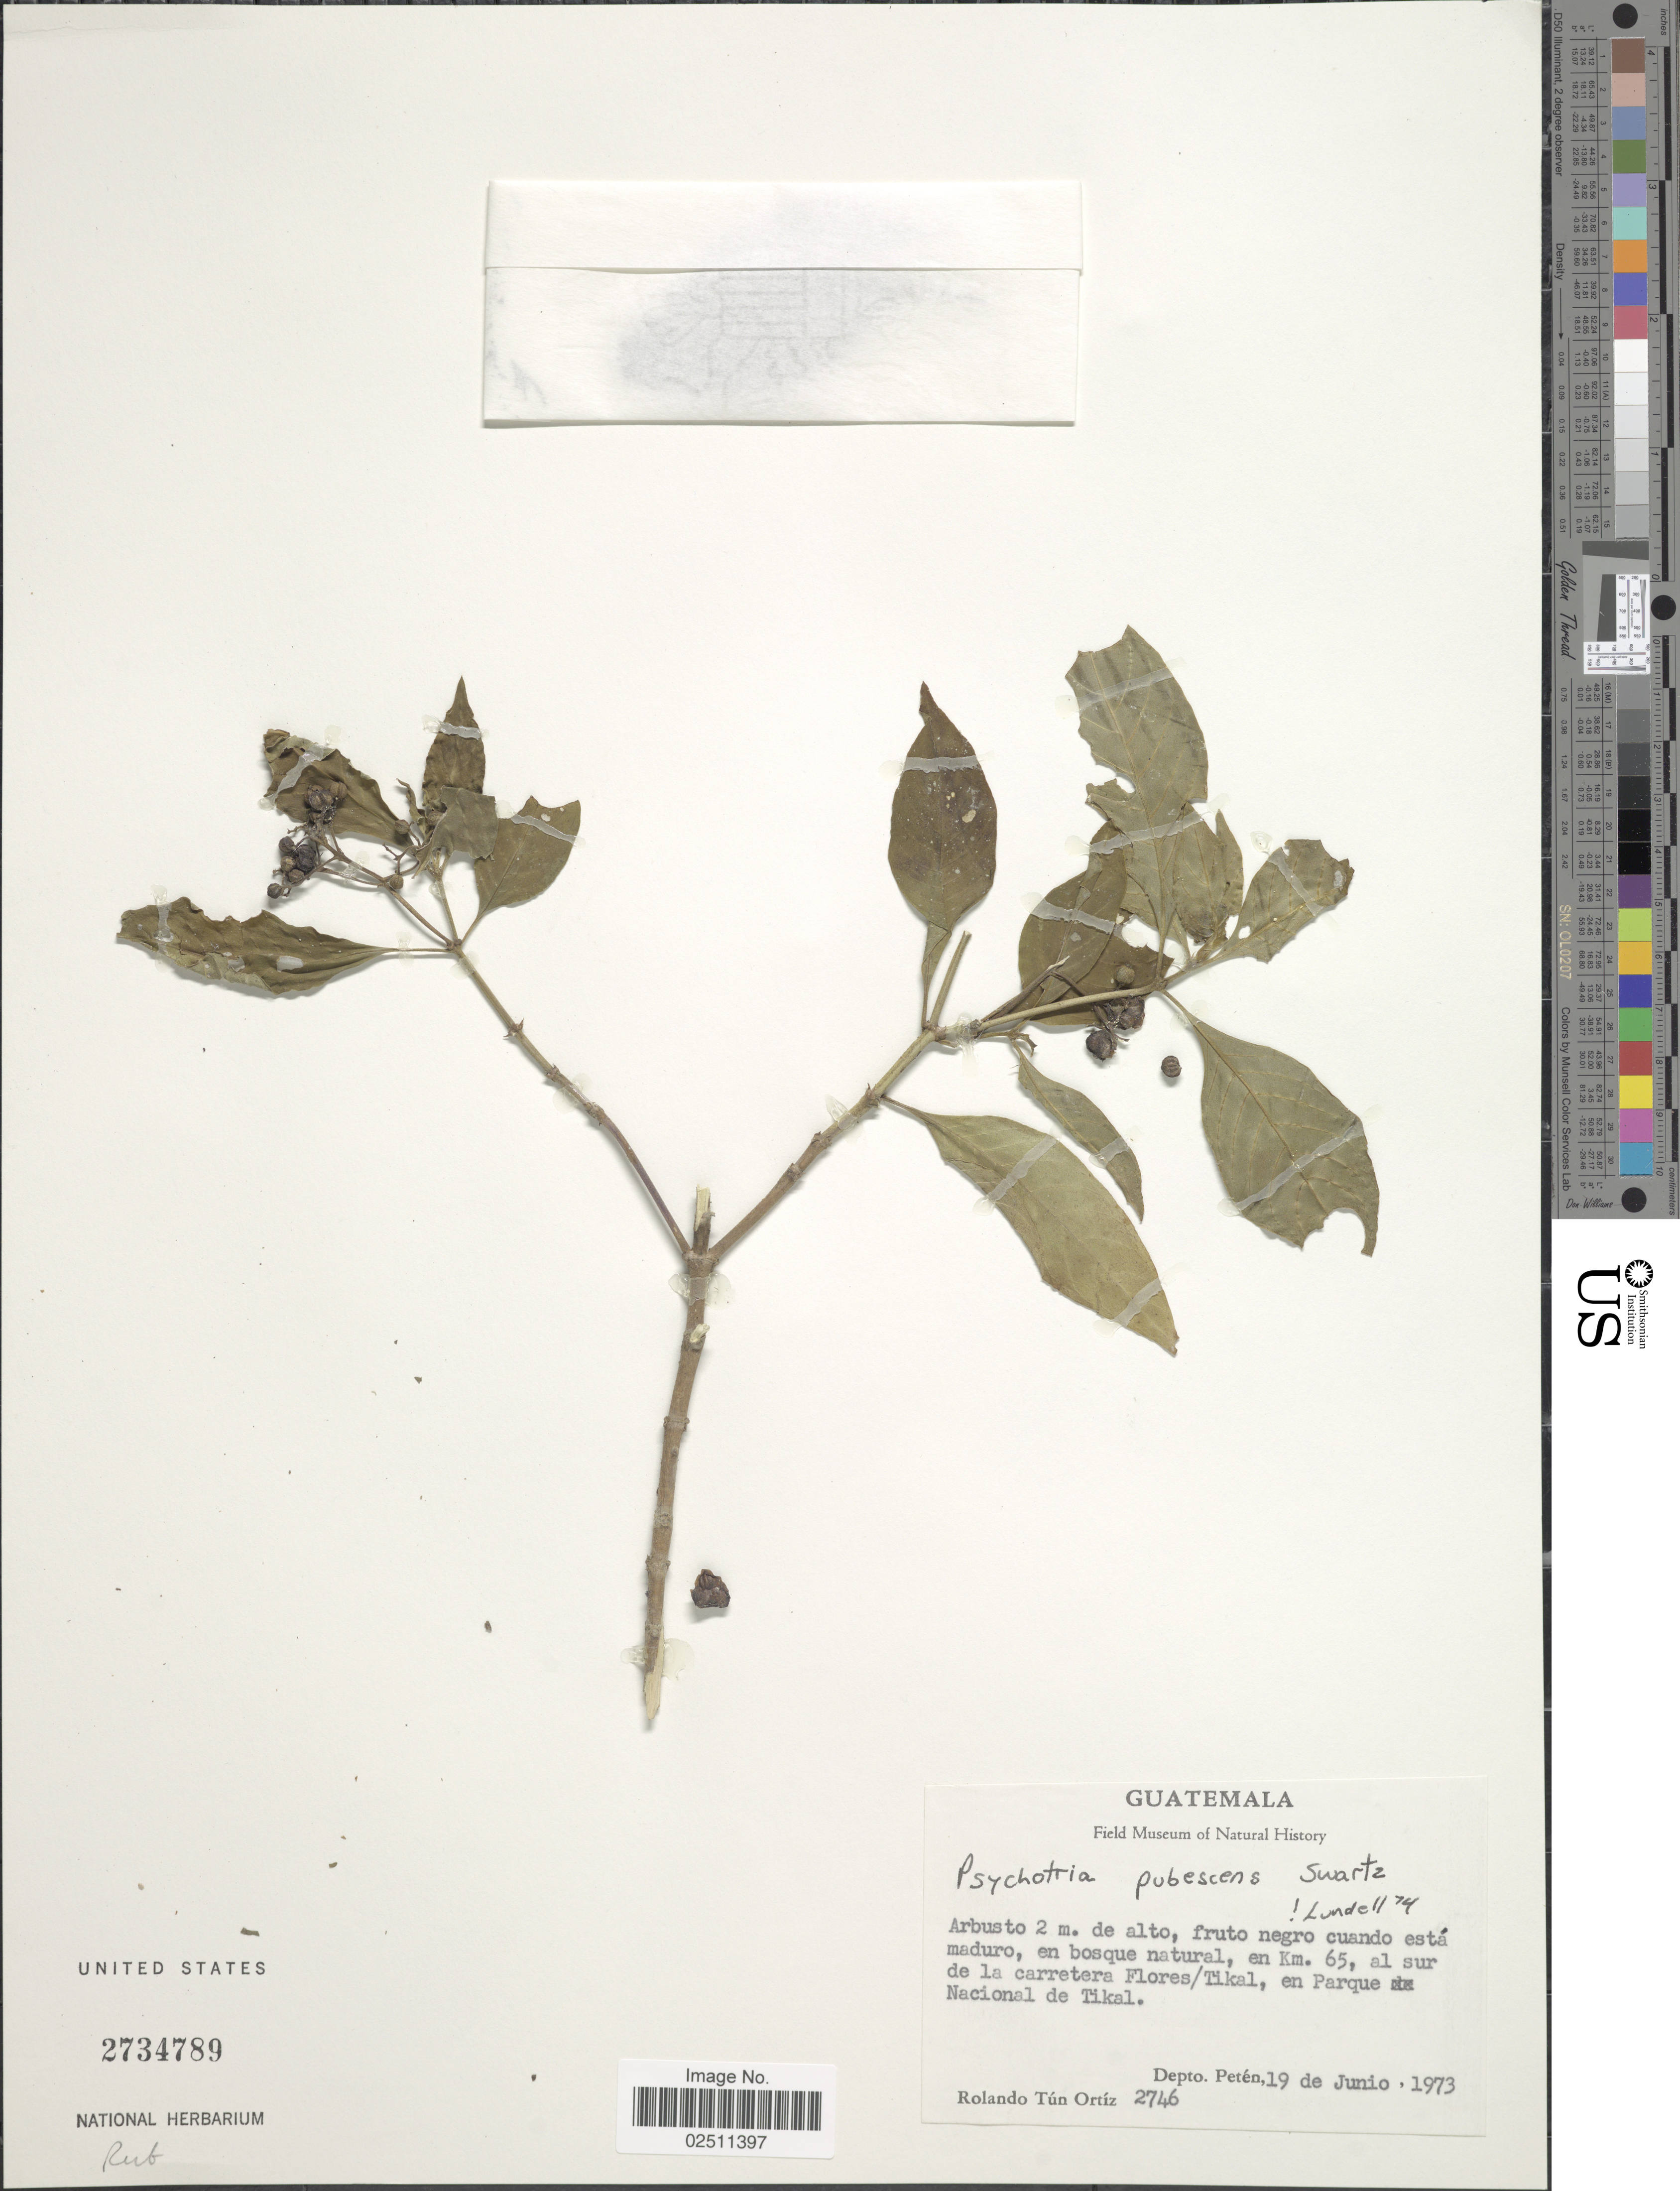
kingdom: Plantae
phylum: Tracheophyta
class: Magnoliopsida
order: Gentianales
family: Rubiaceae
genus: Psychotria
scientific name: Psychotria pubescens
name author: Sw.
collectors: R. T. Ortíz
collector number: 2746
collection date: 1973-06-19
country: Guatemala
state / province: El Petén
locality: En bosque natural, en Km. 65, al sur de la carretera Flores/Tikal, en Parque Nacional de Tikal. Depto. Peten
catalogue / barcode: US 2734789